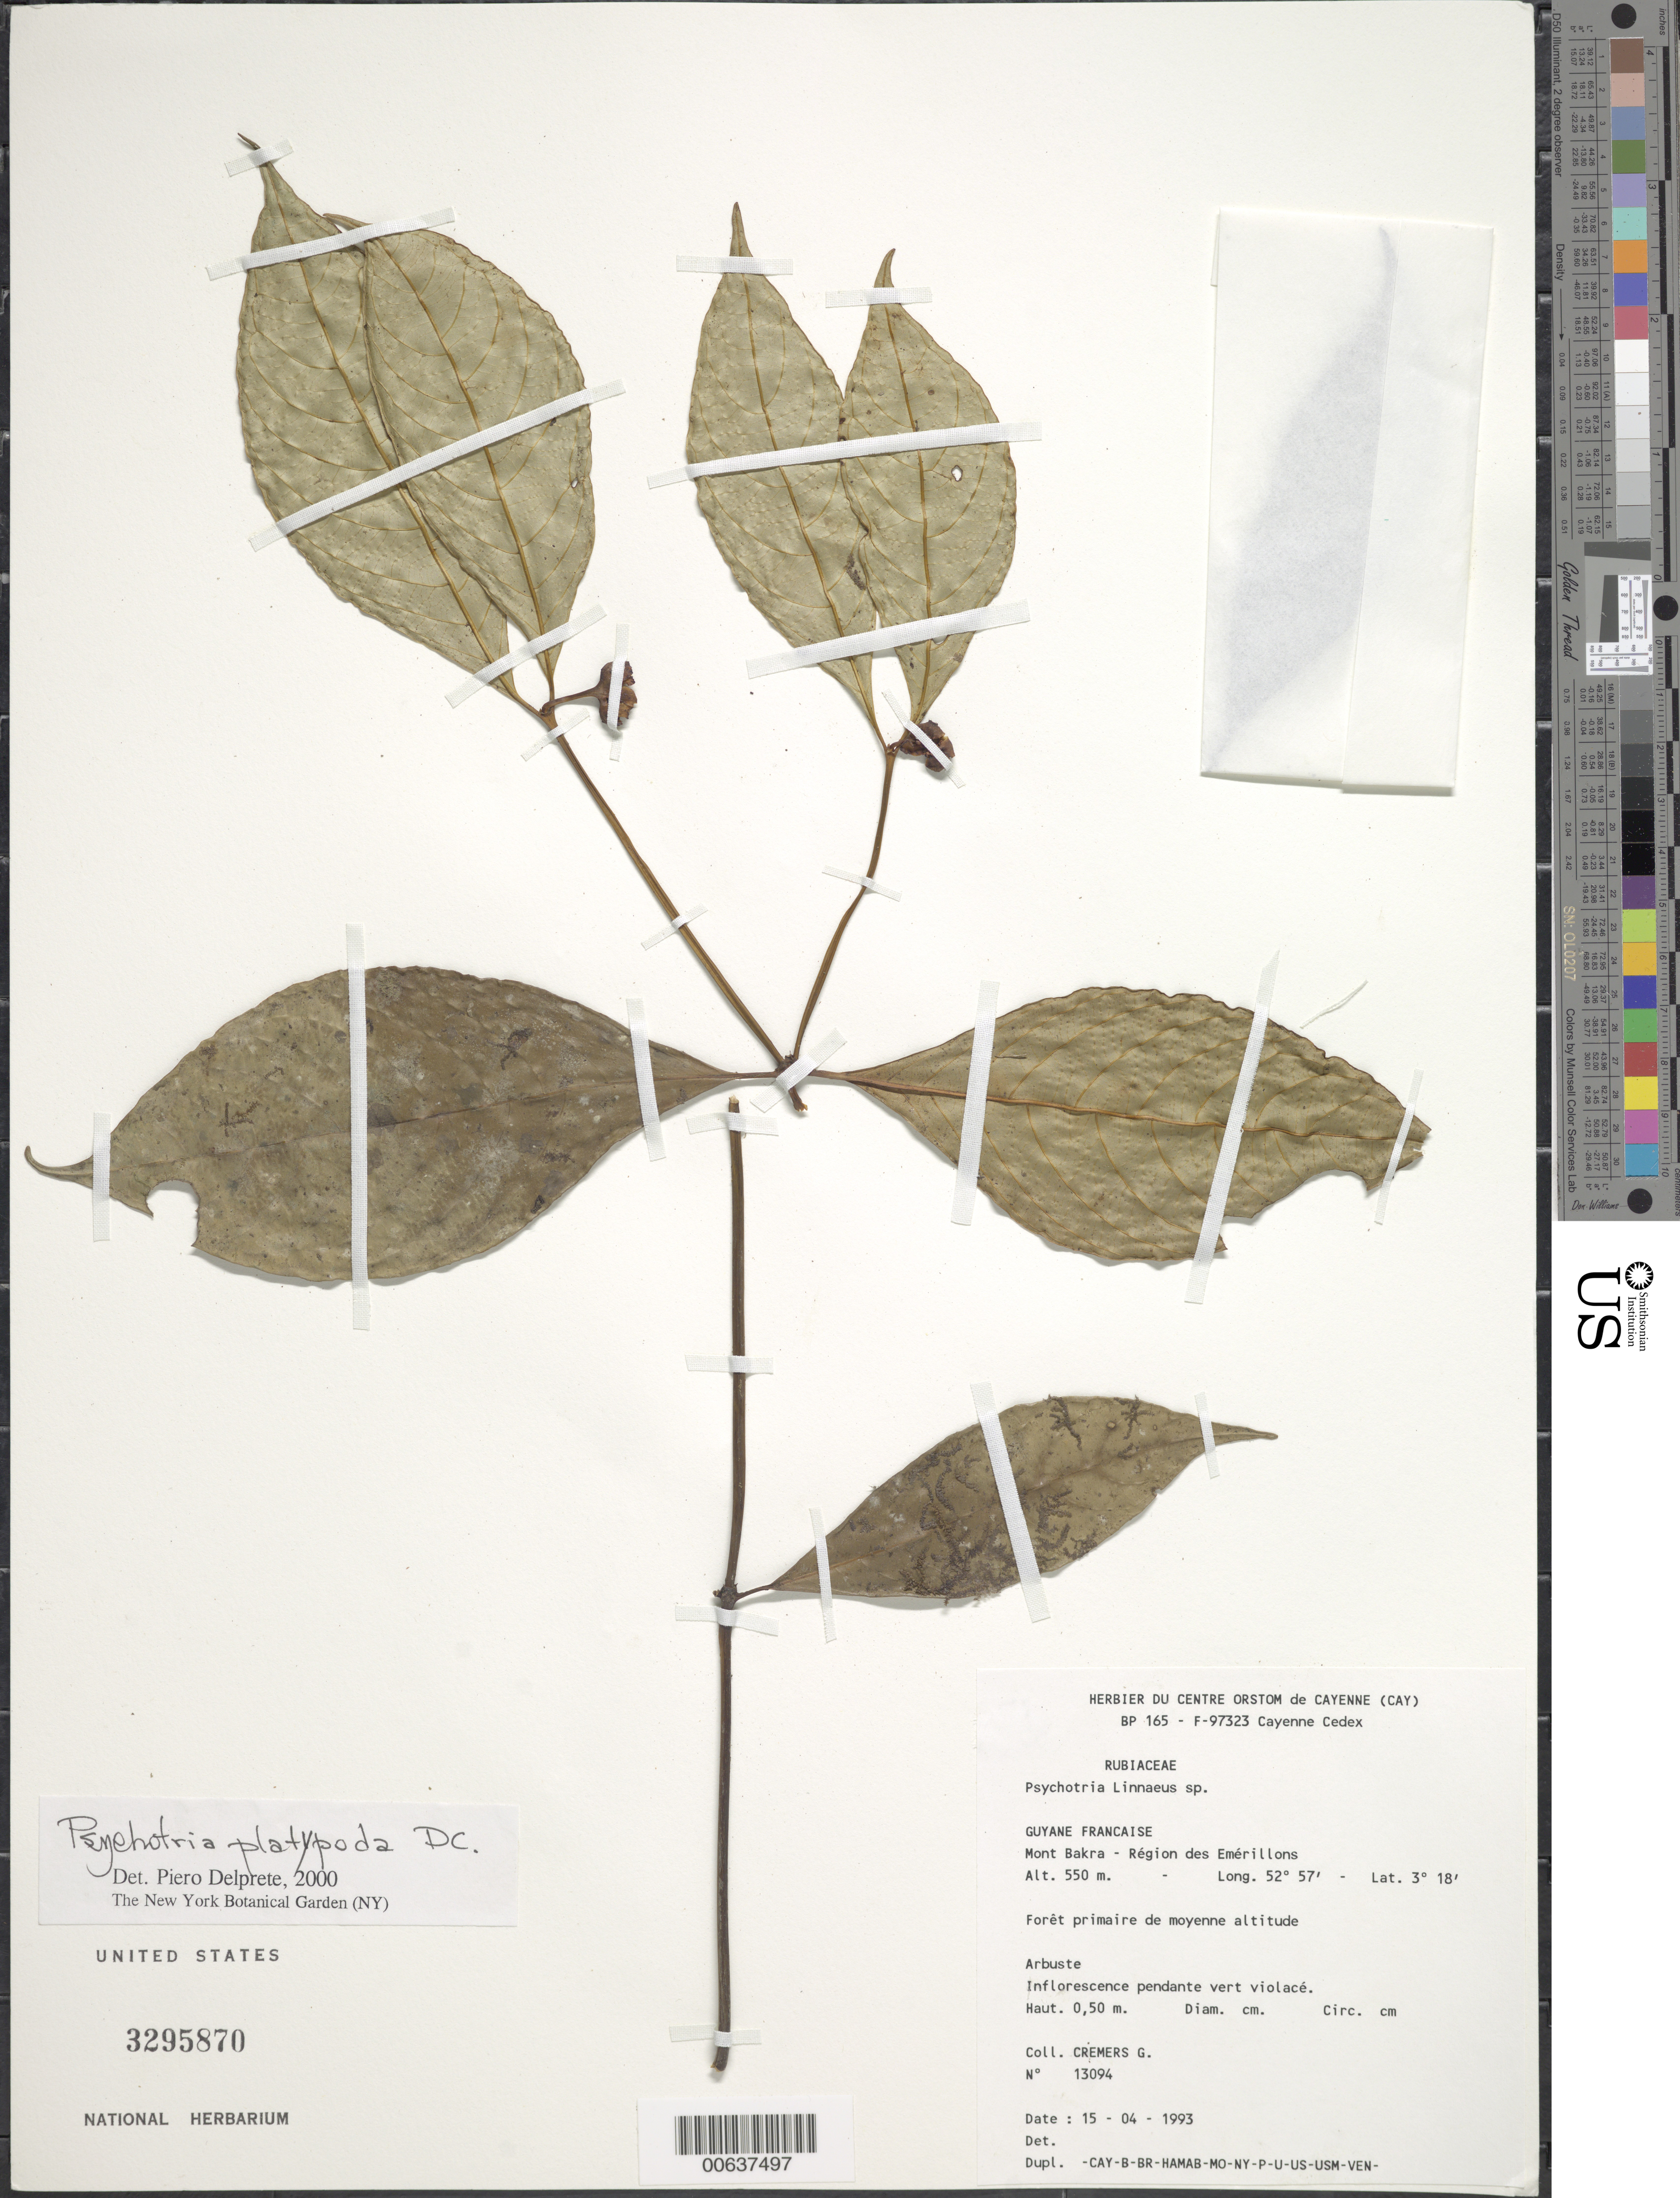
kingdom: Plantae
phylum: Tracheophyta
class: Magnoliopsida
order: Gentianales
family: Rubiaceae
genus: Palicourea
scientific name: Palicourea dichotoma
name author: (Rudge) Delprete & J.H. Kirkbr.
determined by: Kirkbride, J. H., Jr.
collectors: G. Cremers & J.-J. de Granville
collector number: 13094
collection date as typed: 15-Apr-93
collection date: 1993-04-15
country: French Guiana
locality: Mont Bakra, région des Emérillons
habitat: Forêt primaire de moyenne altitude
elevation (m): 550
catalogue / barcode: US 3295870